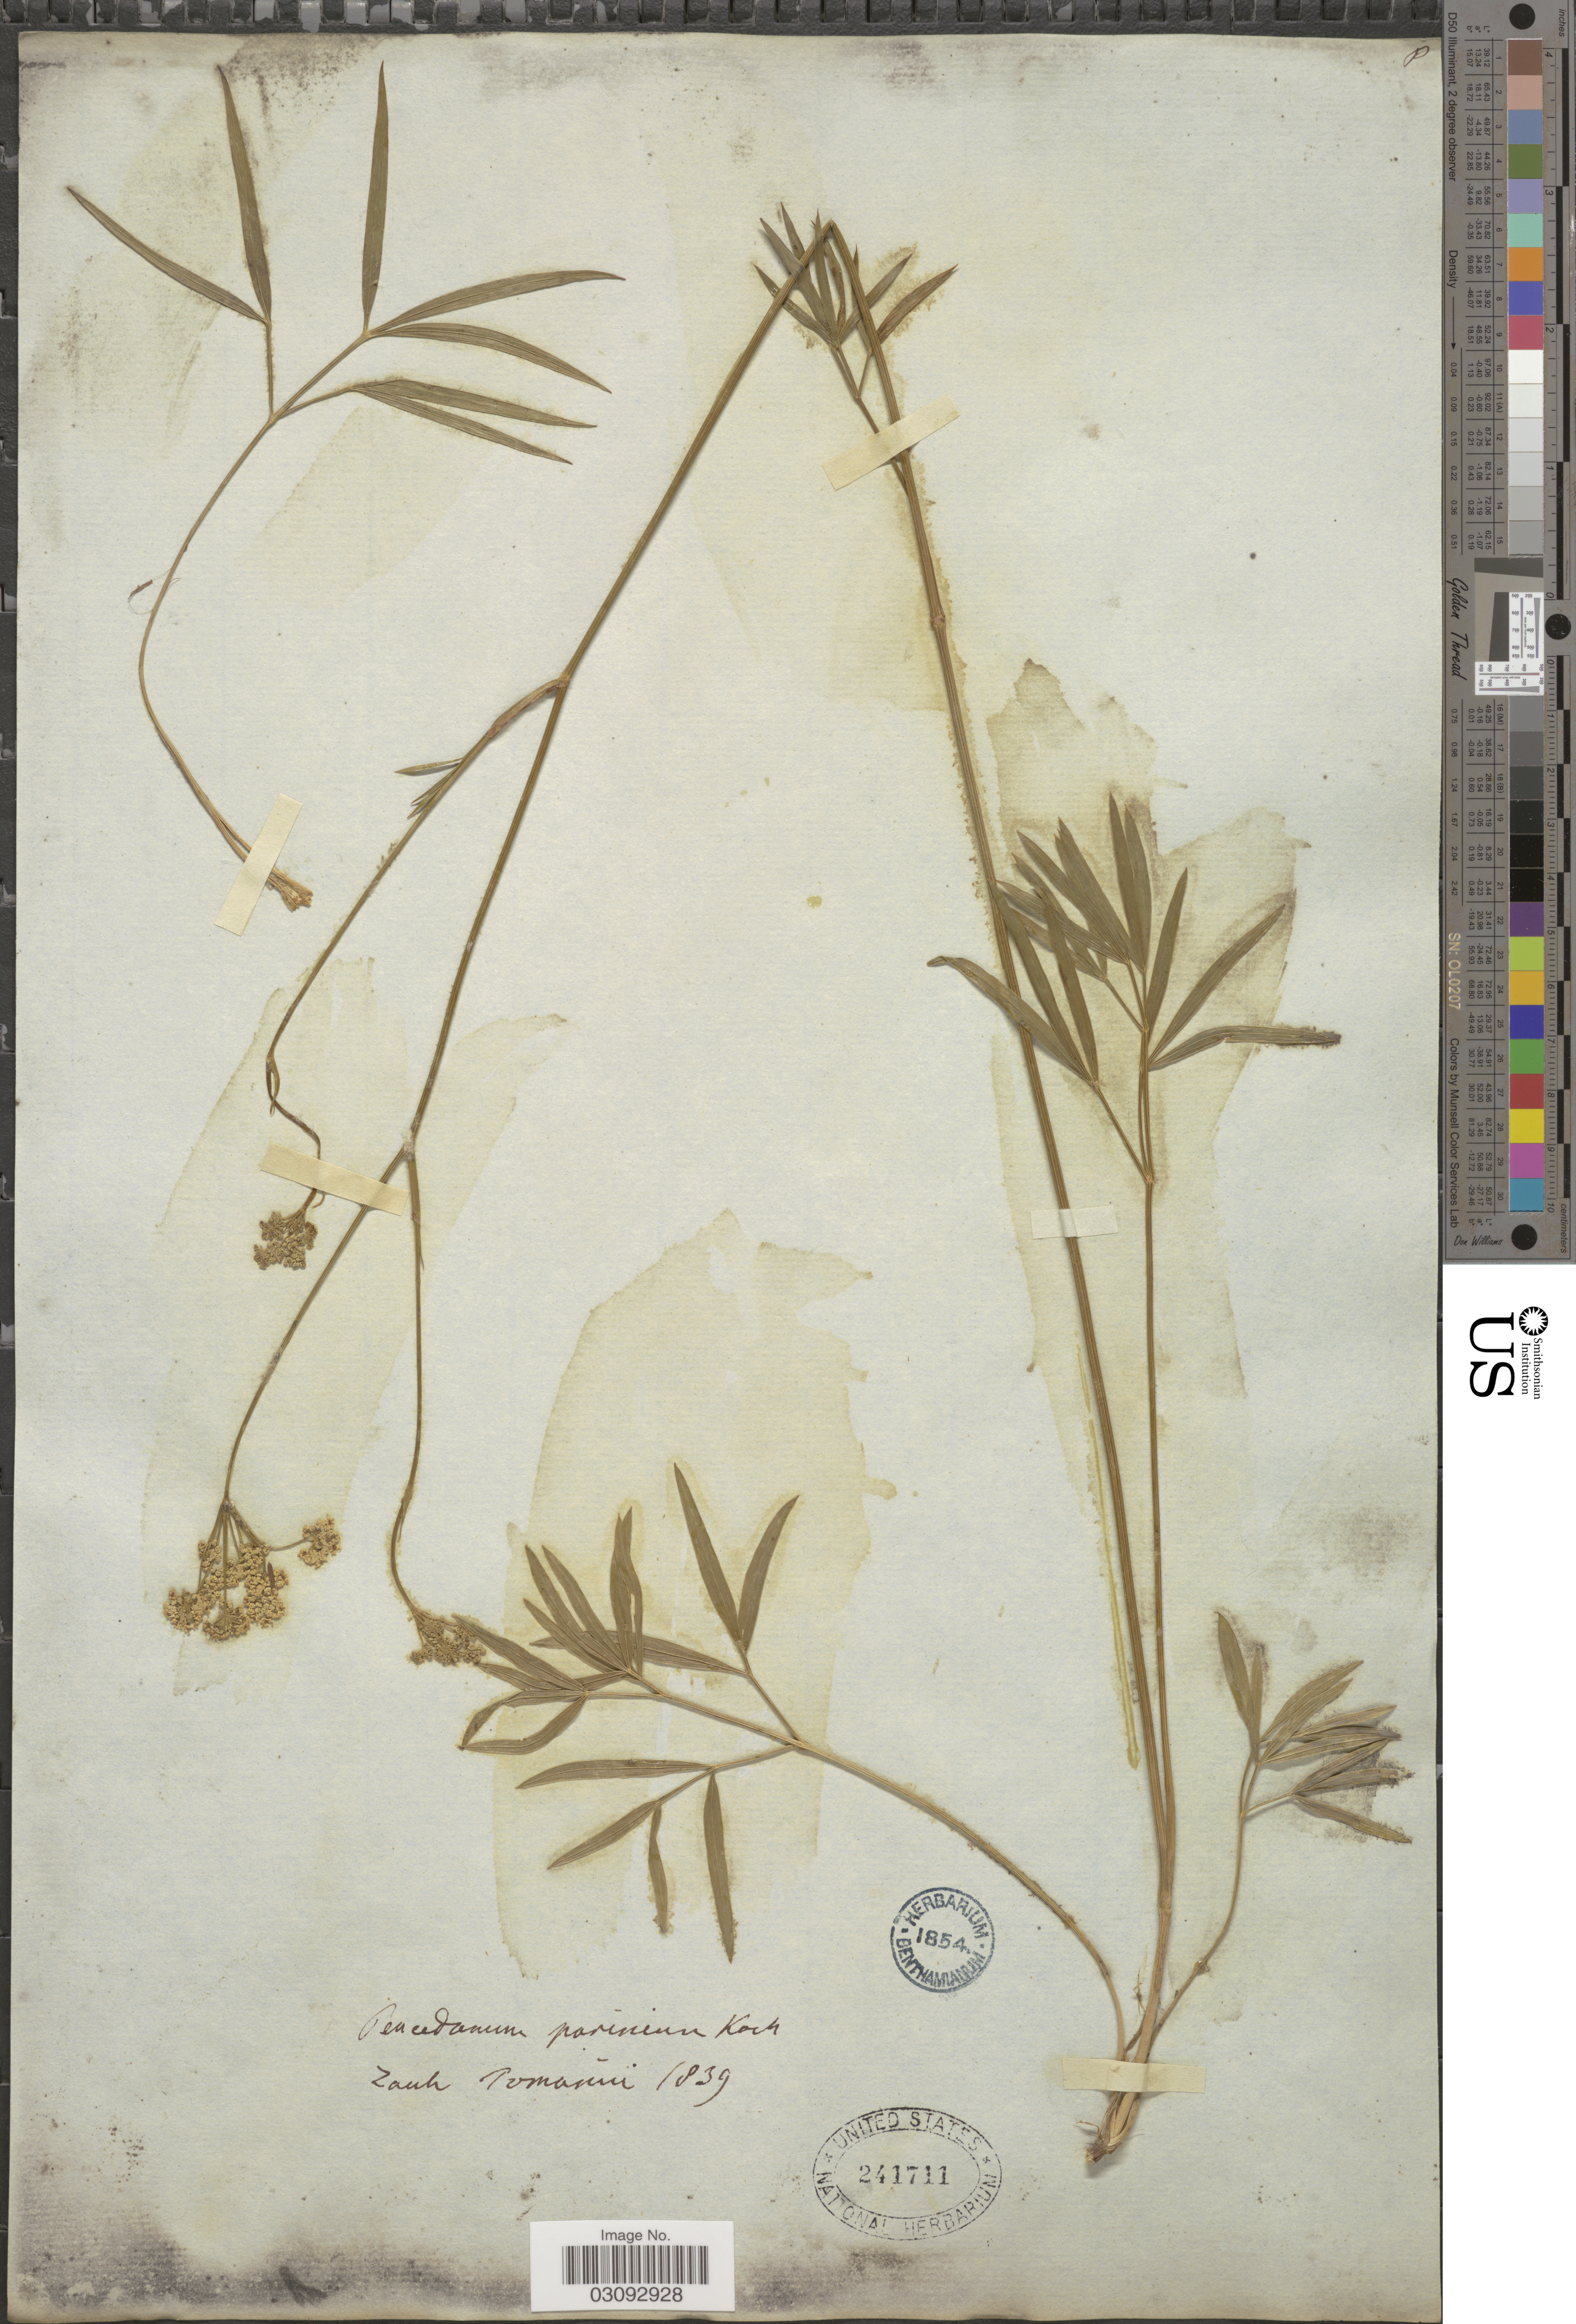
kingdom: Plantae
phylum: Tracheophyta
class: Magnoliopsida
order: Apiales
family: Apiaceae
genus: Peucedanum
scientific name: Peucedanum parisiense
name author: DC.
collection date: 1839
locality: Zauh Pimanini [interpreted].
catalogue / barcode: US 241711